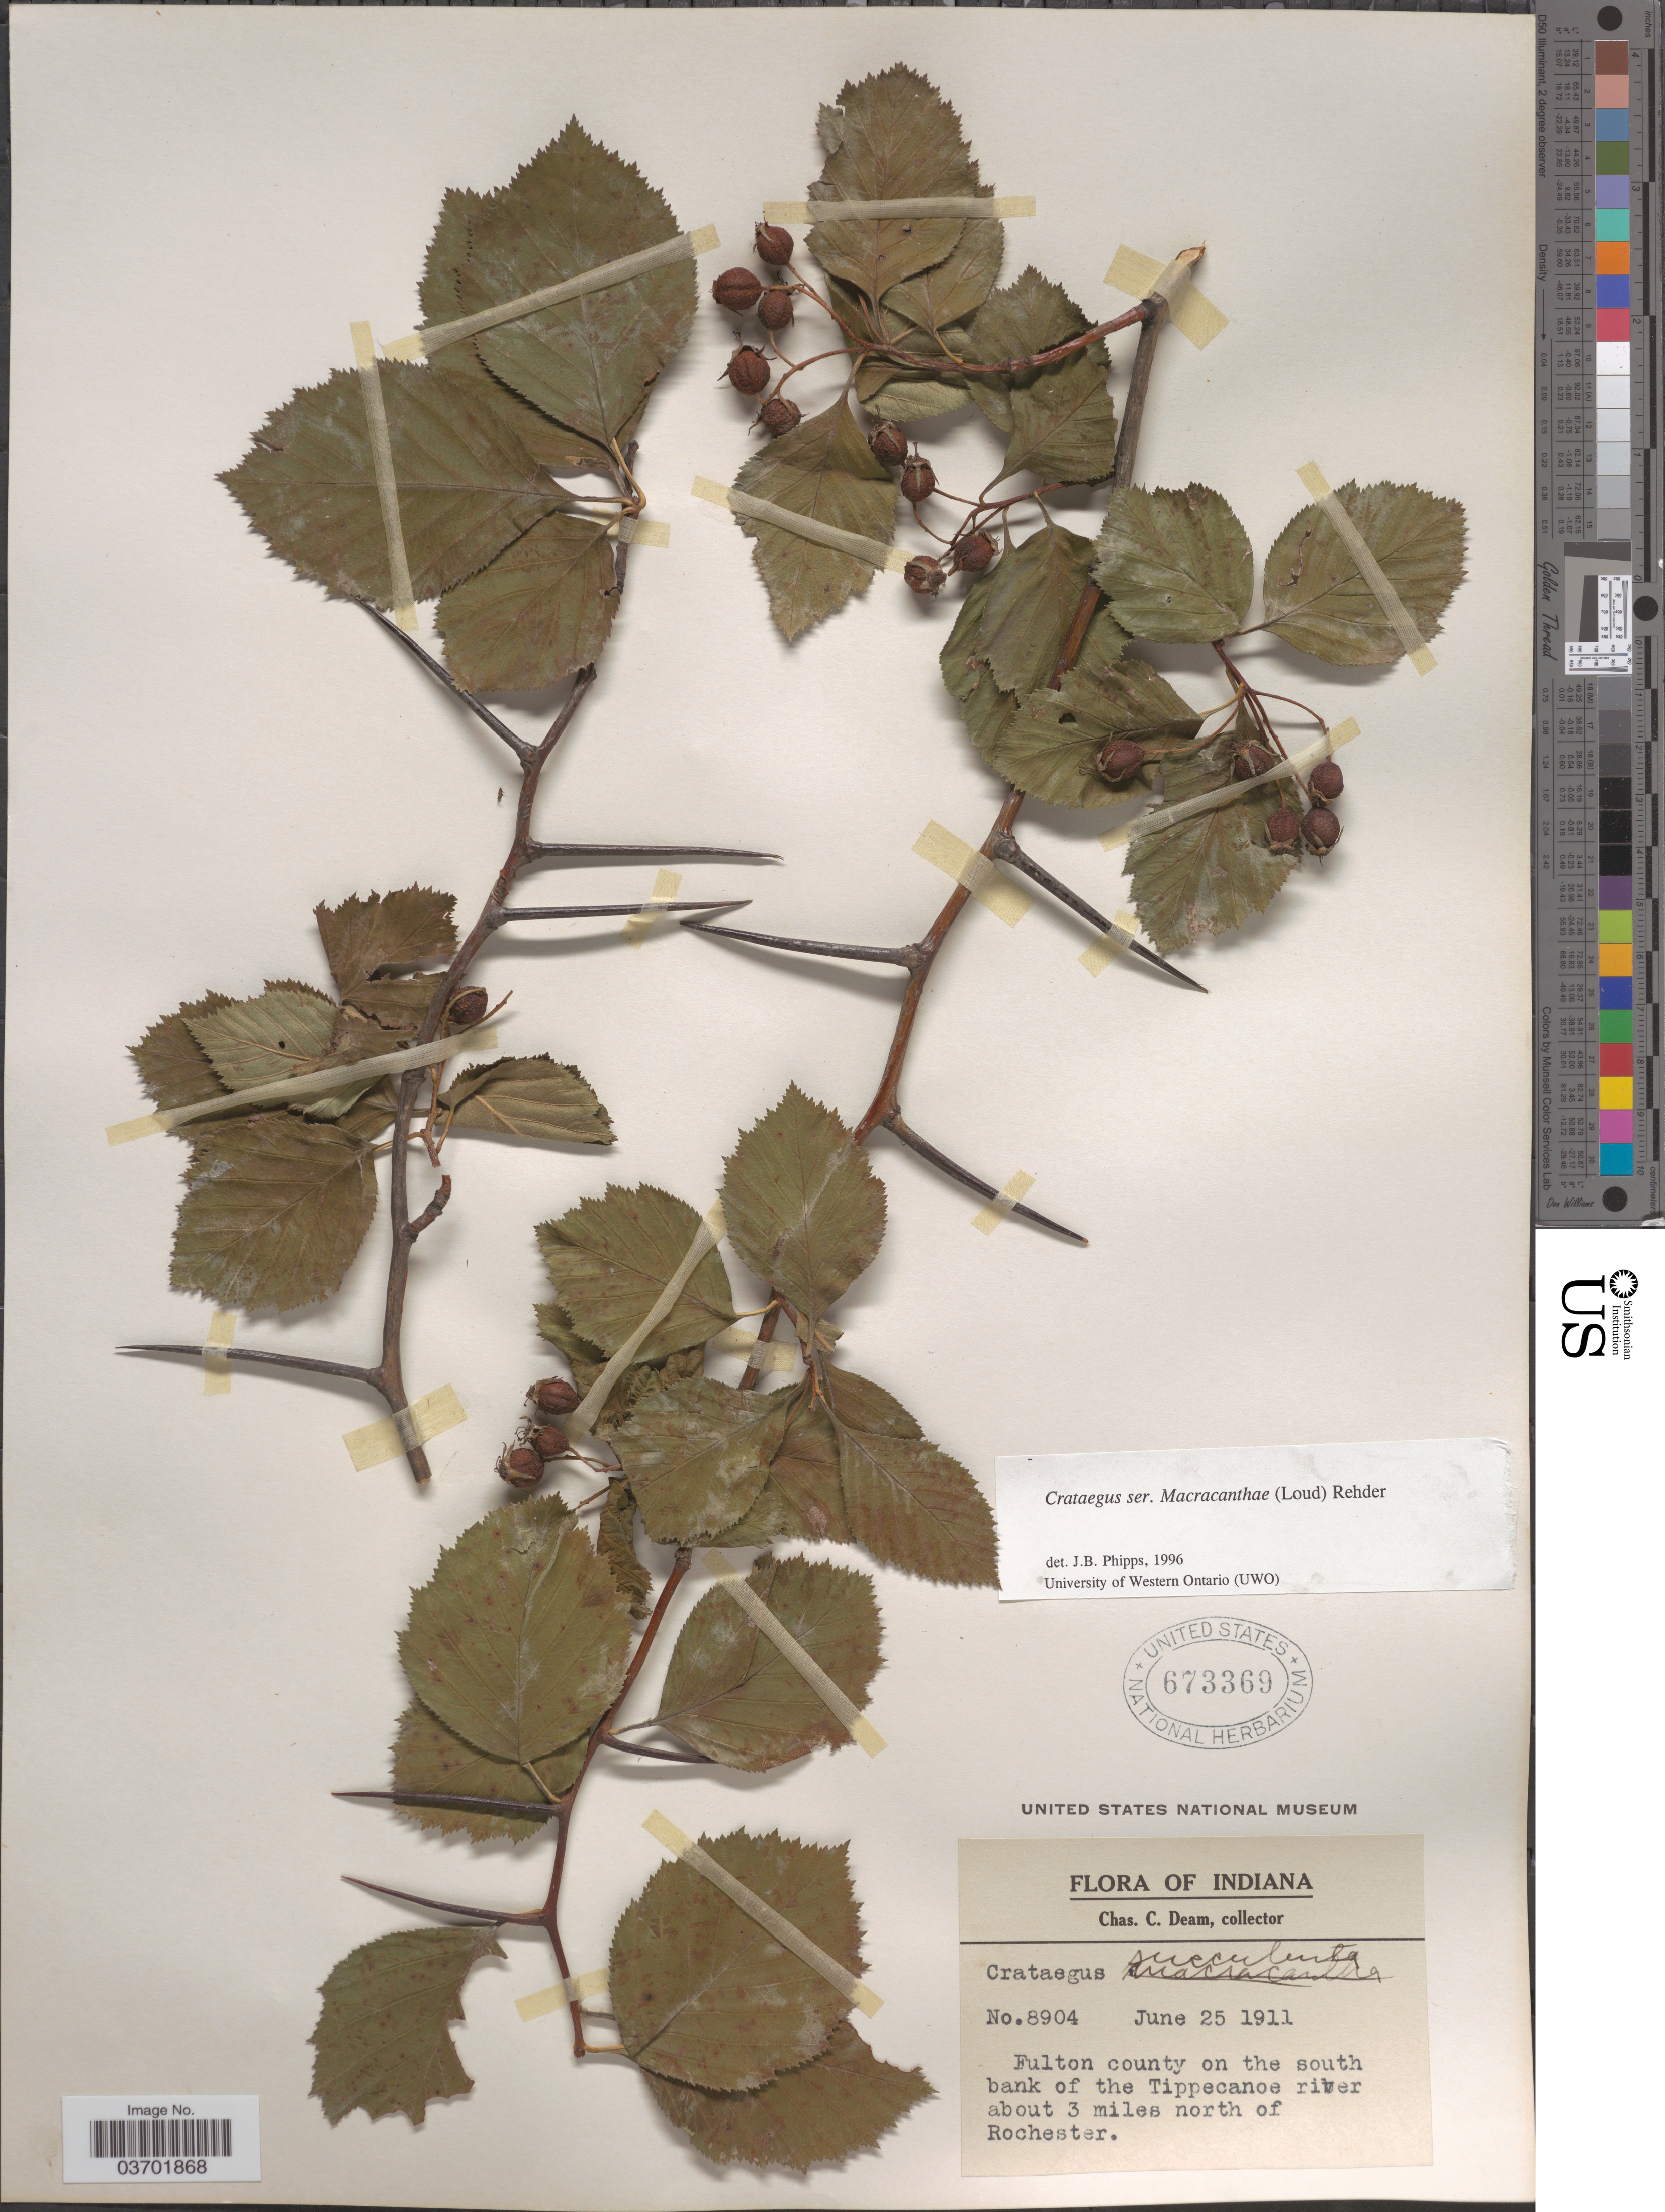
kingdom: Plantae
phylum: Tracheophyta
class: Magnoliopsida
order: Rosales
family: Rosaceae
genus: Crataegus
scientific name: Crataegus succulenta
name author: Schrad. ex Link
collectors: C. C. Deam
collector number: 8904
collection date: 1911-06-25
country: United States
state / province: Indiana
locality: Fulton county on the south bank of the Tippecanoe river about 3 miles north of Rochester.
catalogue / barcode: US 673369